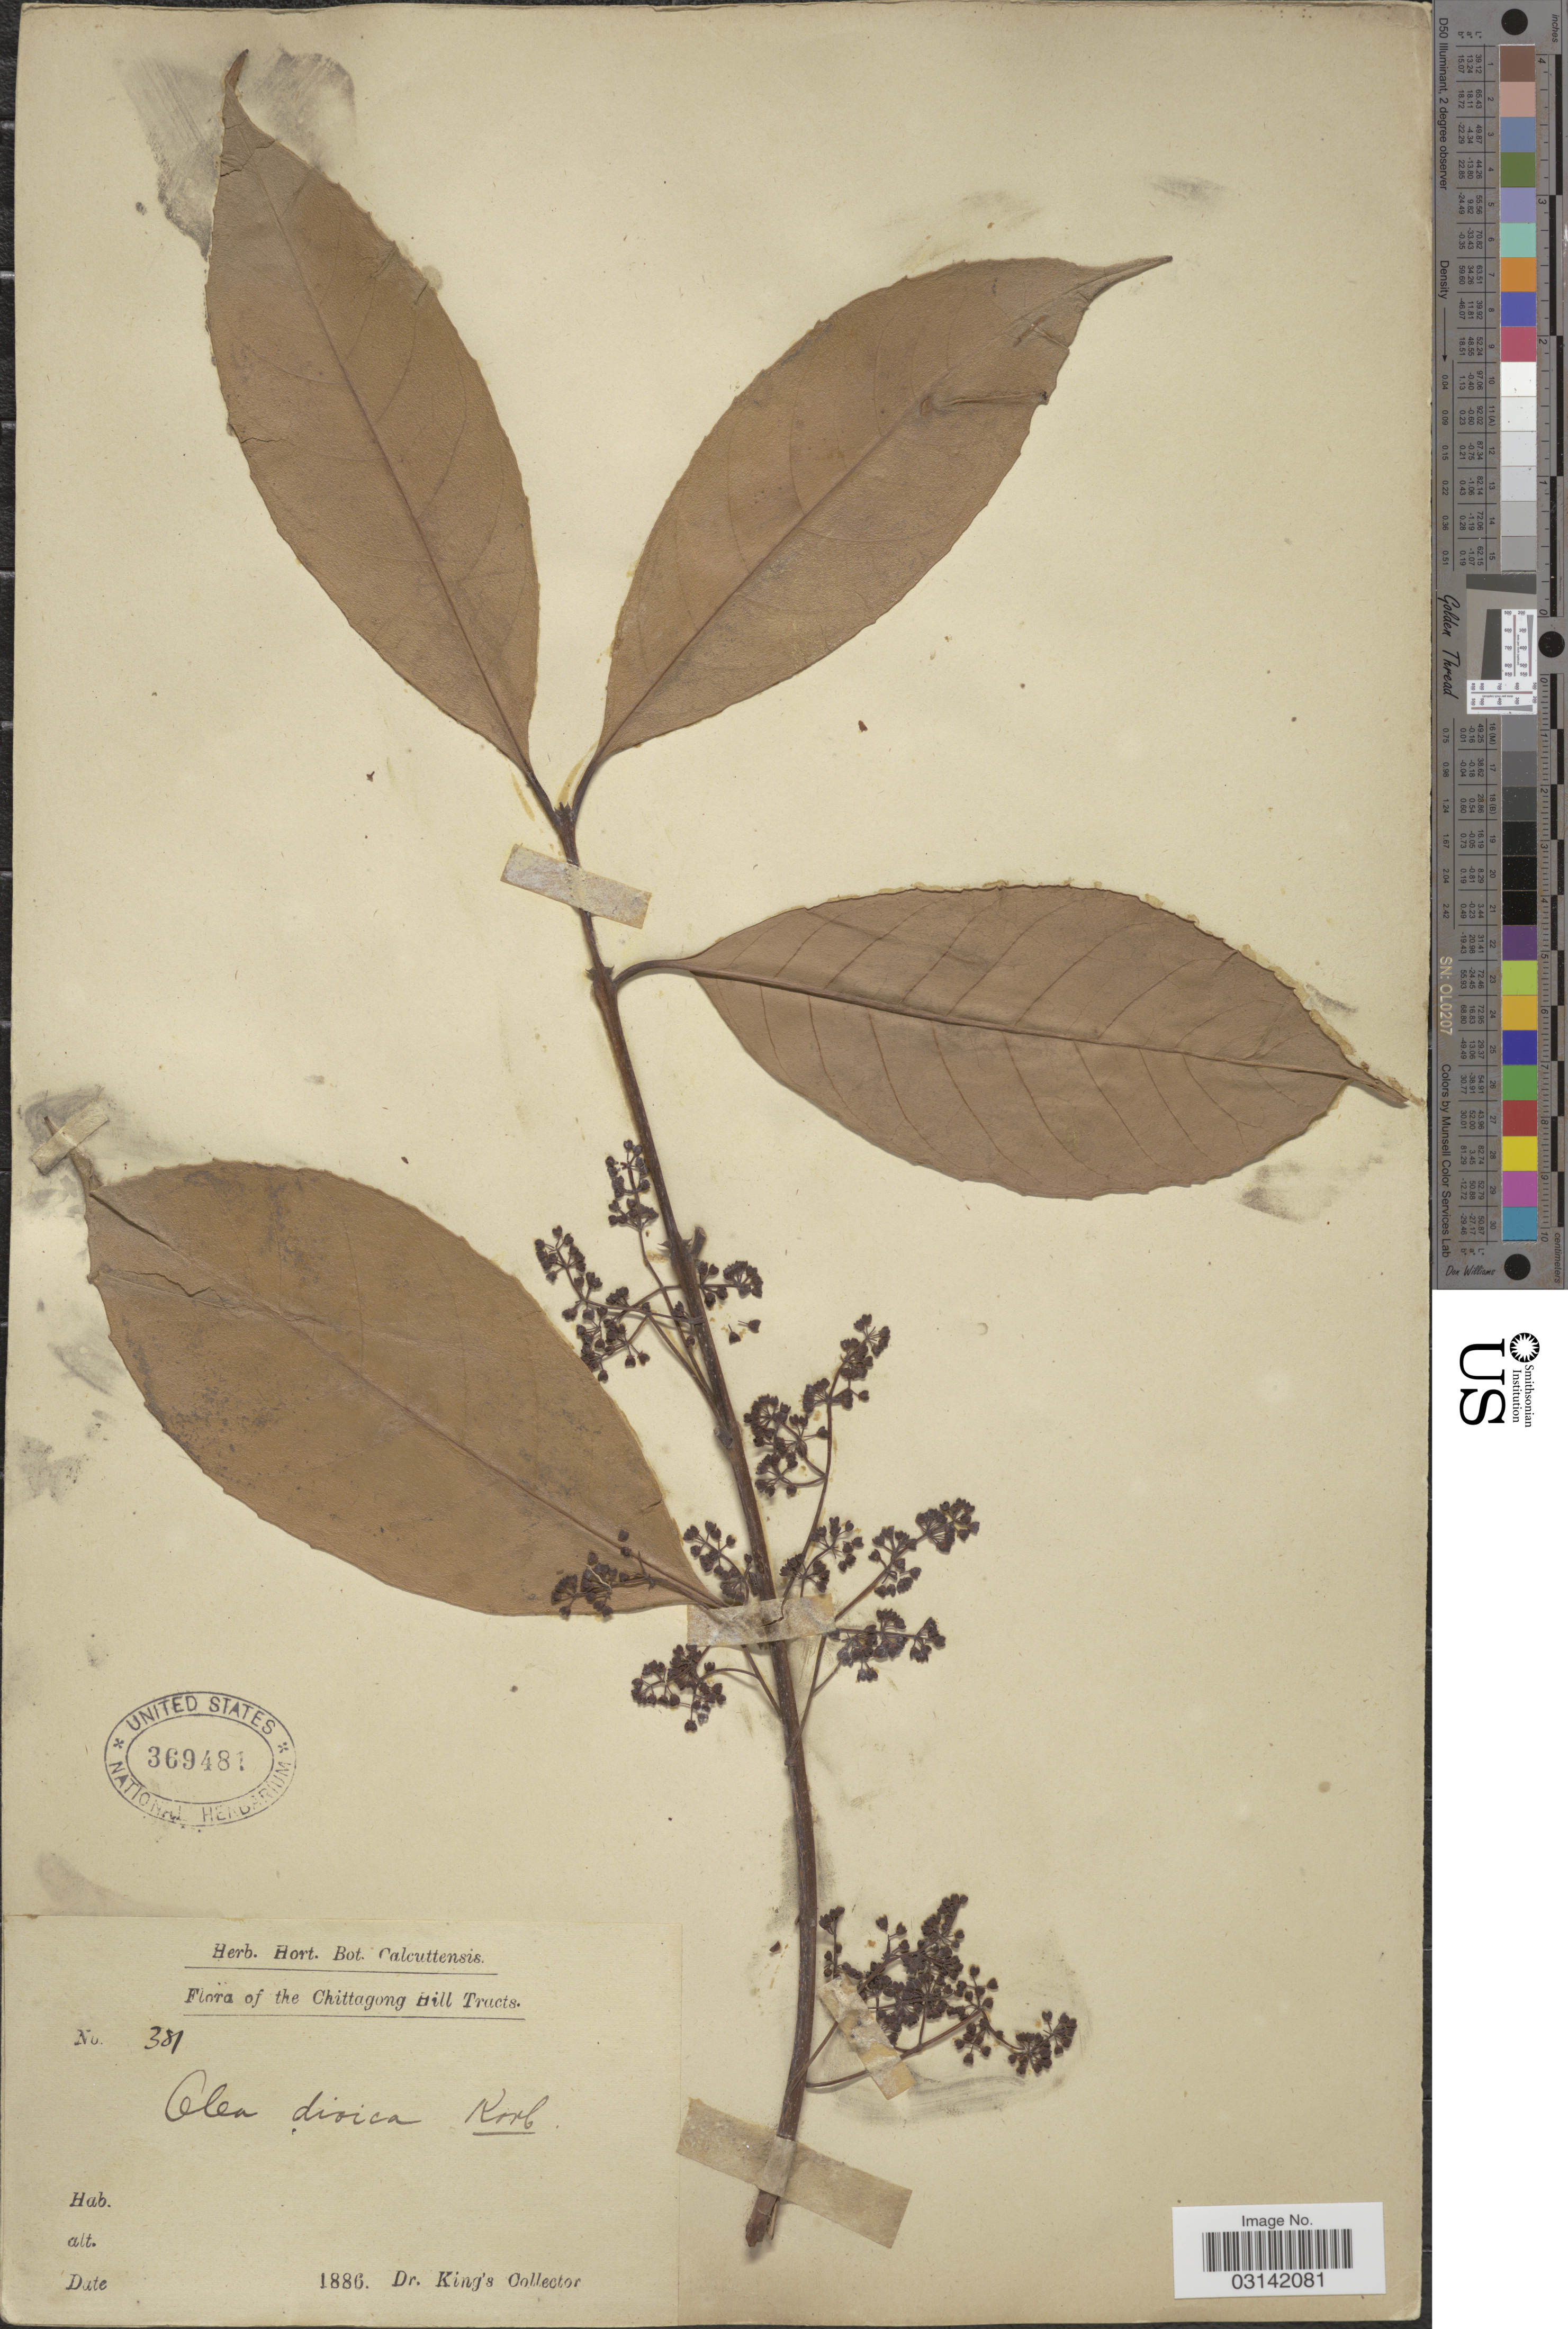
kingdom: Plantae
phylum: Tracheophyta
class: Magnoliopsida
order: Lamiales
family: Oleaceae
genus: Tetrapilus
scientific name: Tetrapilus dioicus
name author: (Roxb.) L.A.S. Johnson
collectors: Dr. King's collector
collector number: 381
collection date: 1886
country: Bangladesh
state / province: Chittagong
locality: Chittagong Hill Tracts.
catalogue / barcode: US 369481